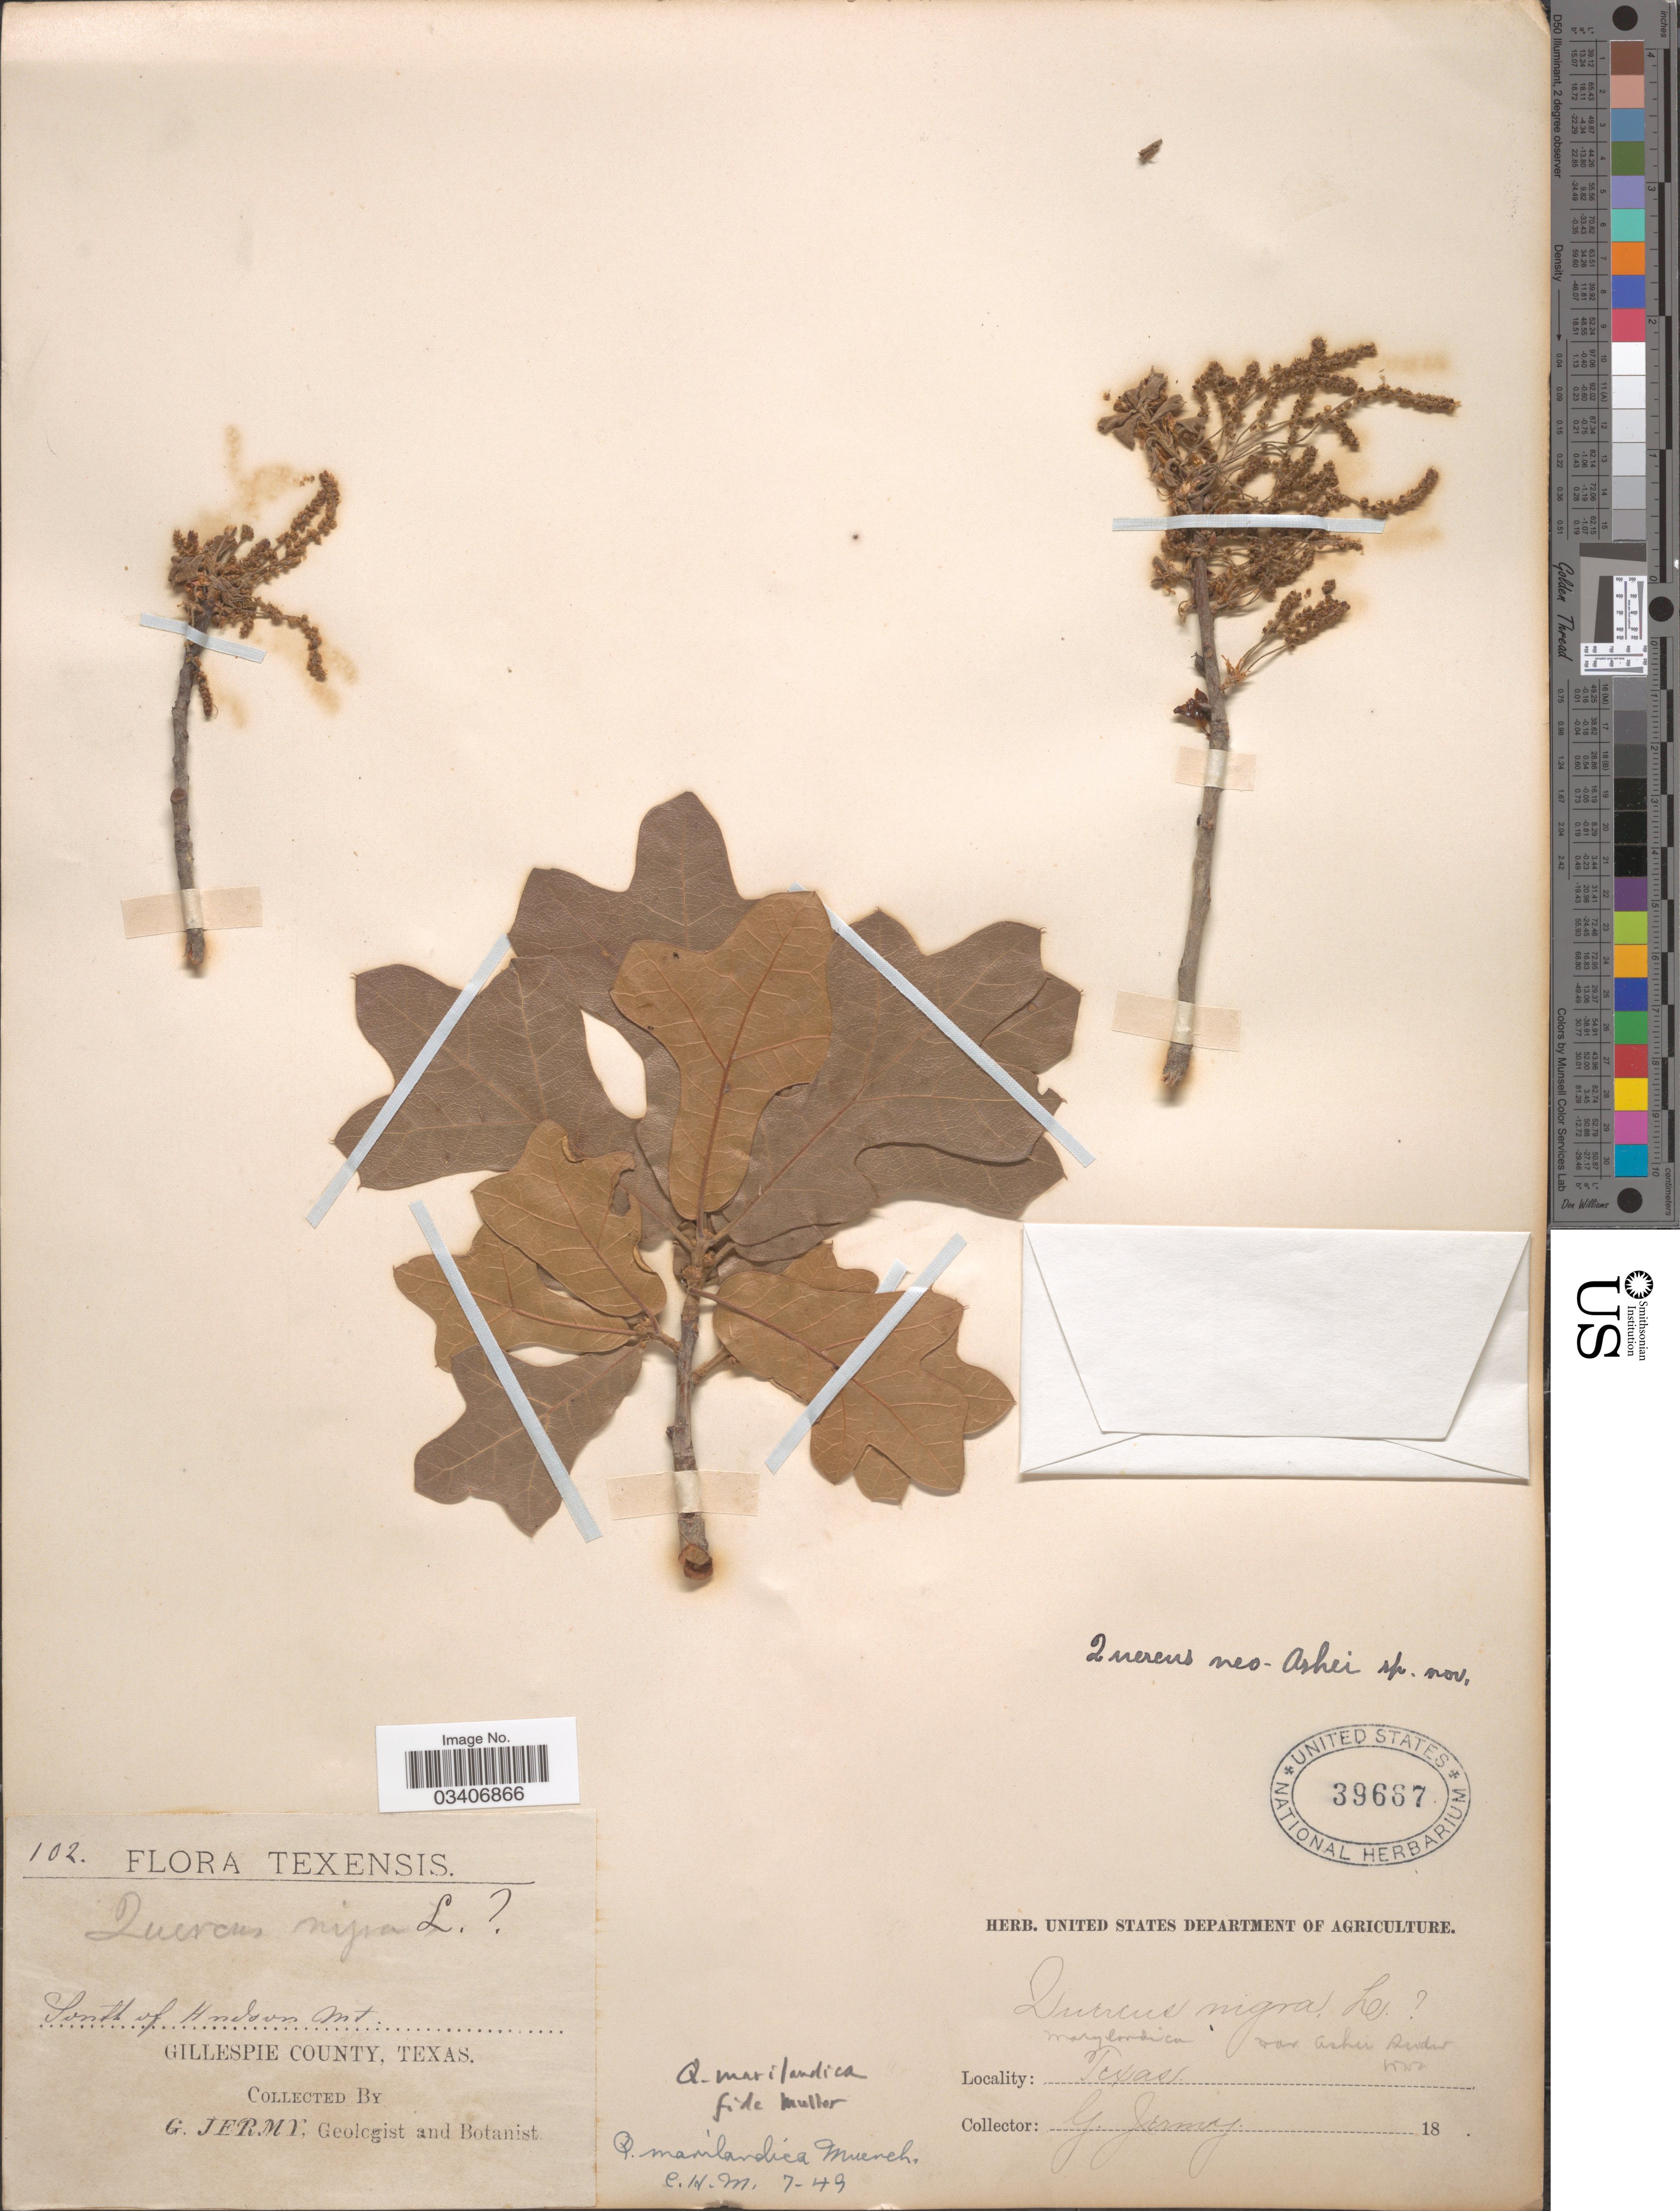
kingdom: Plantae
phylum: Tracheophyta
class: Magnoliopsida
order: Fagales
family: Fagaceae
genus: Quercus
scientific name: Quercus marilandica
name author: (L.) Münchh.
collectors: G. Jermy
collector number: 102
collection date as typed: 18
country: United States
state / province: Texas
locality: South of Hudson Mt. Gillespie County.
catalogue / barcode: US 39687